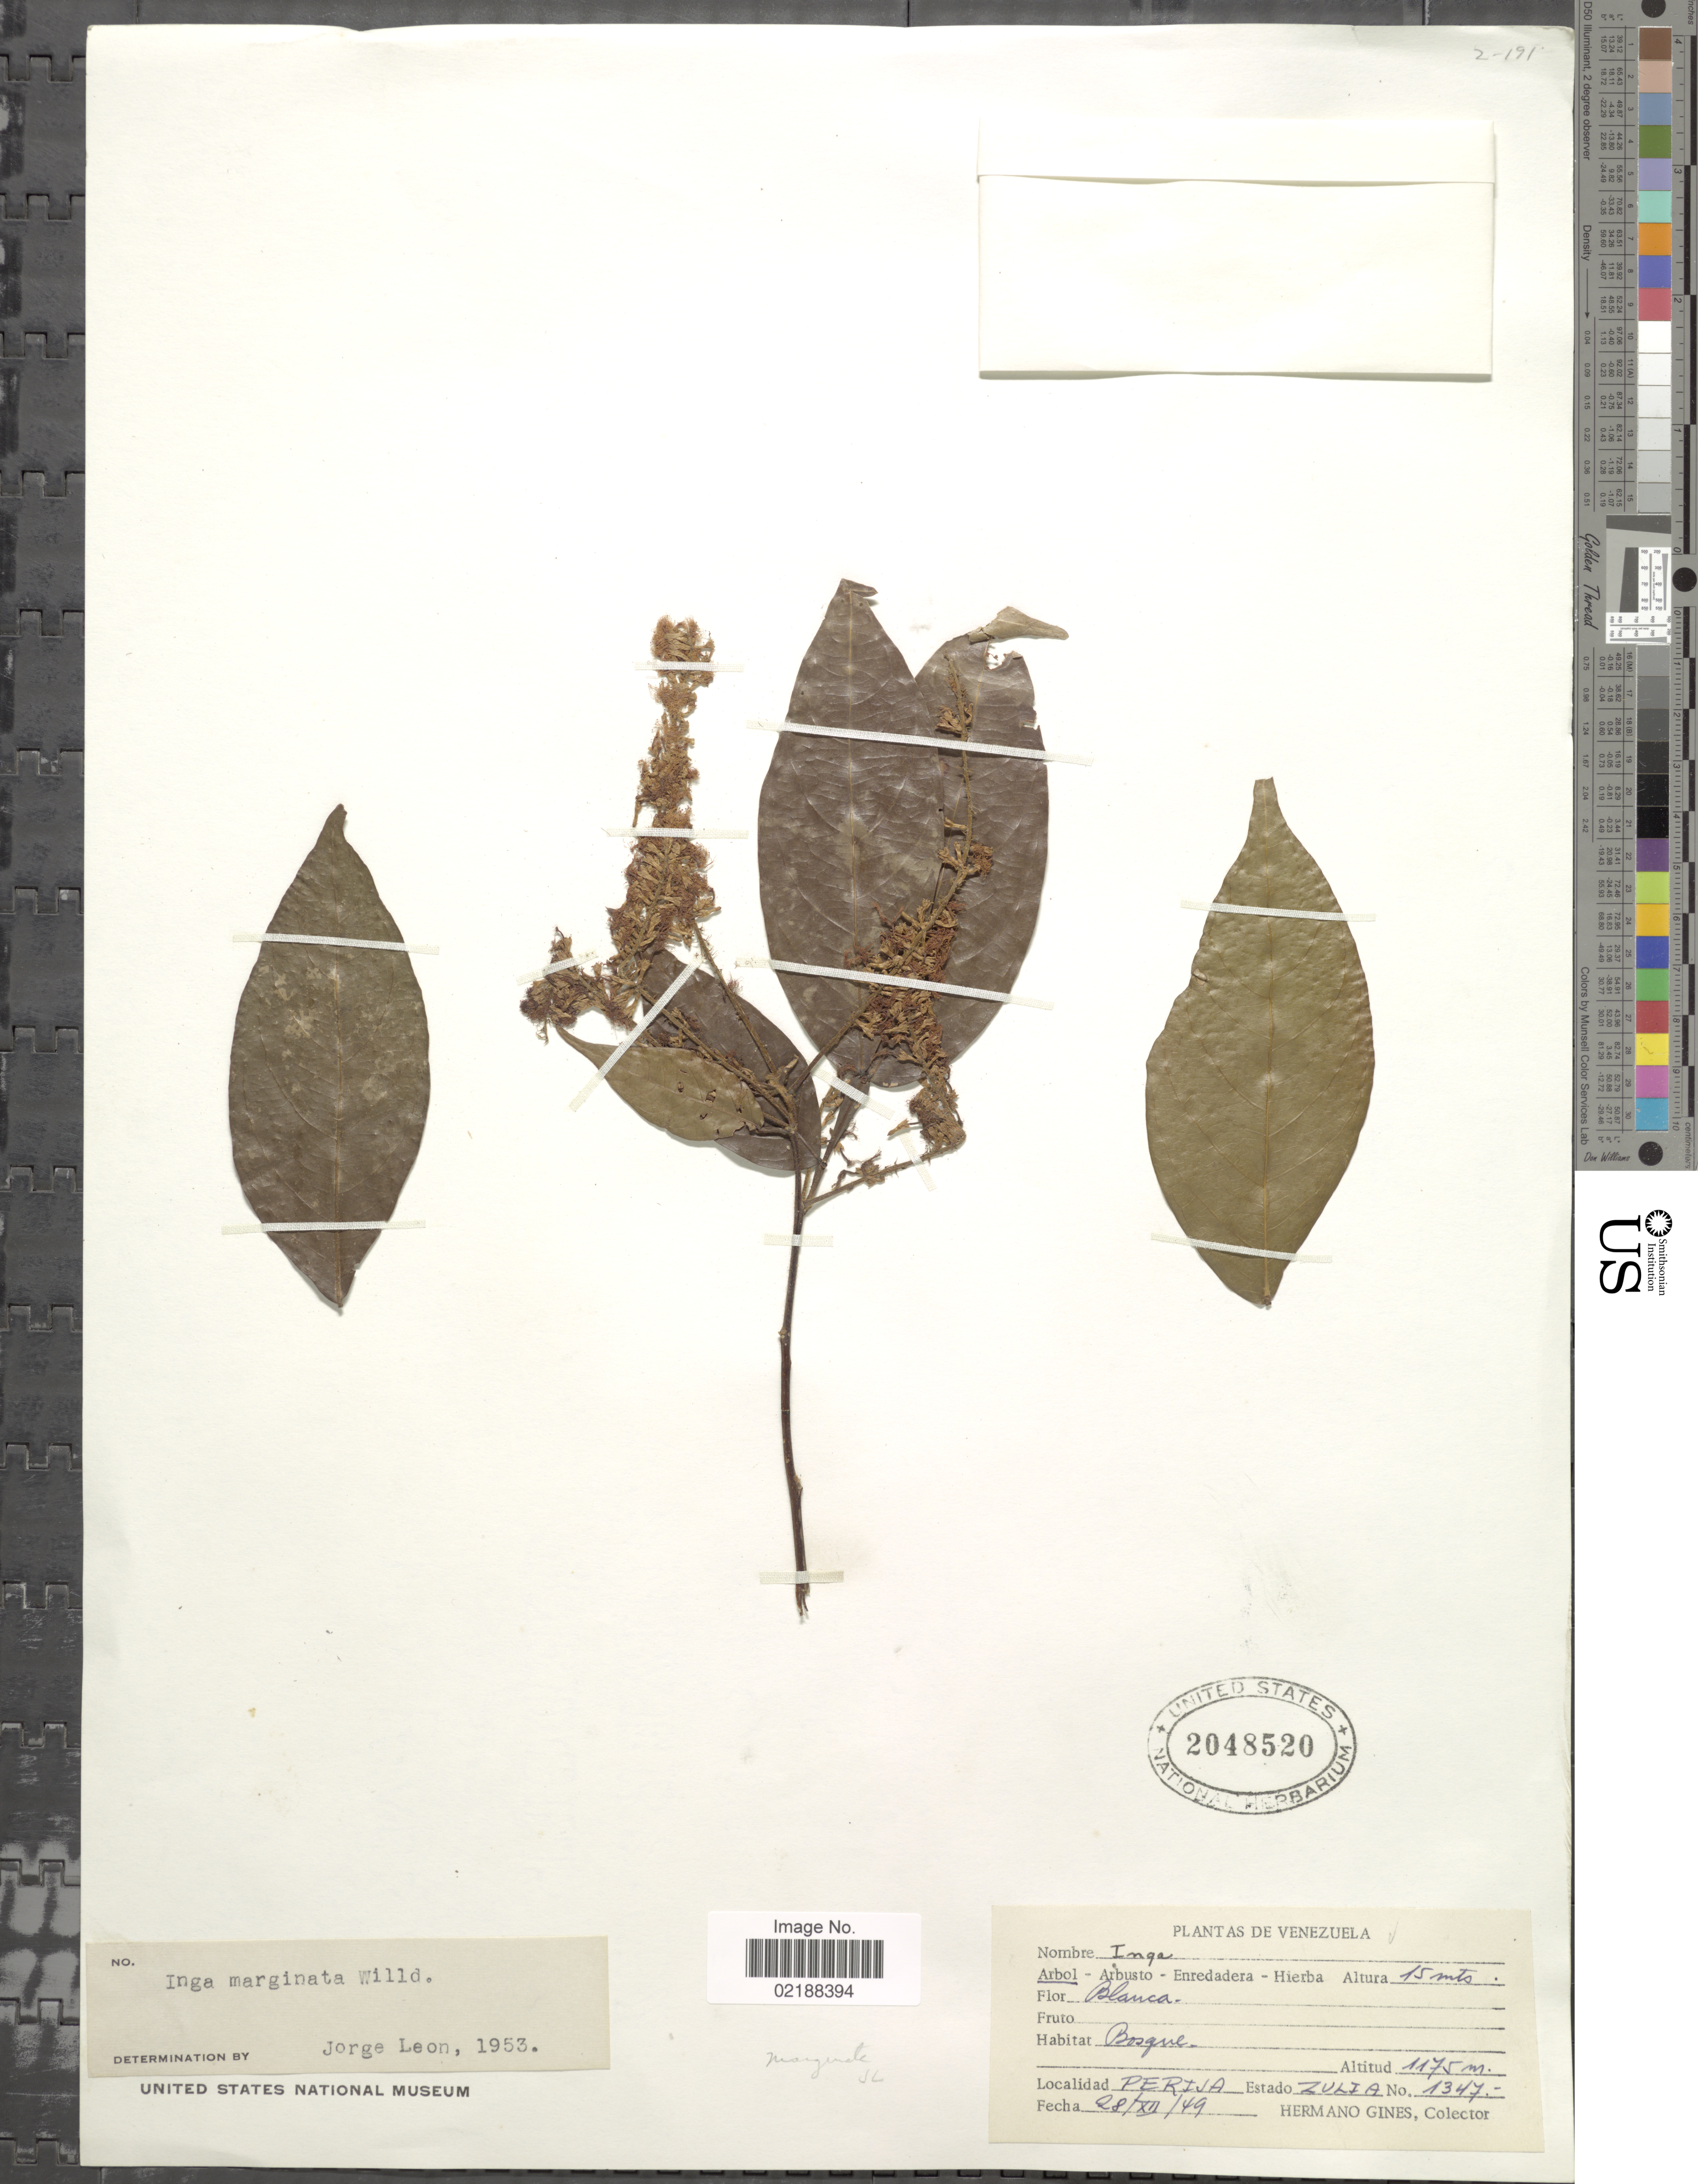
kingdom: Plantae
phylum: Tracheophyta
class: Magnoliopsida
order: Fabales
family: Fabaceae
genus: Inga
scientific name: Inga marginata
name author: Willd.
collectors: Bro. Gines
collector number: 1347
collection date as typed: Transcribed d/m/y: 28/12/49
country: Venezuela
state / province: Zulia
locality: Perija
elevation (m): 1175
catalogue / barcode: US 2048520